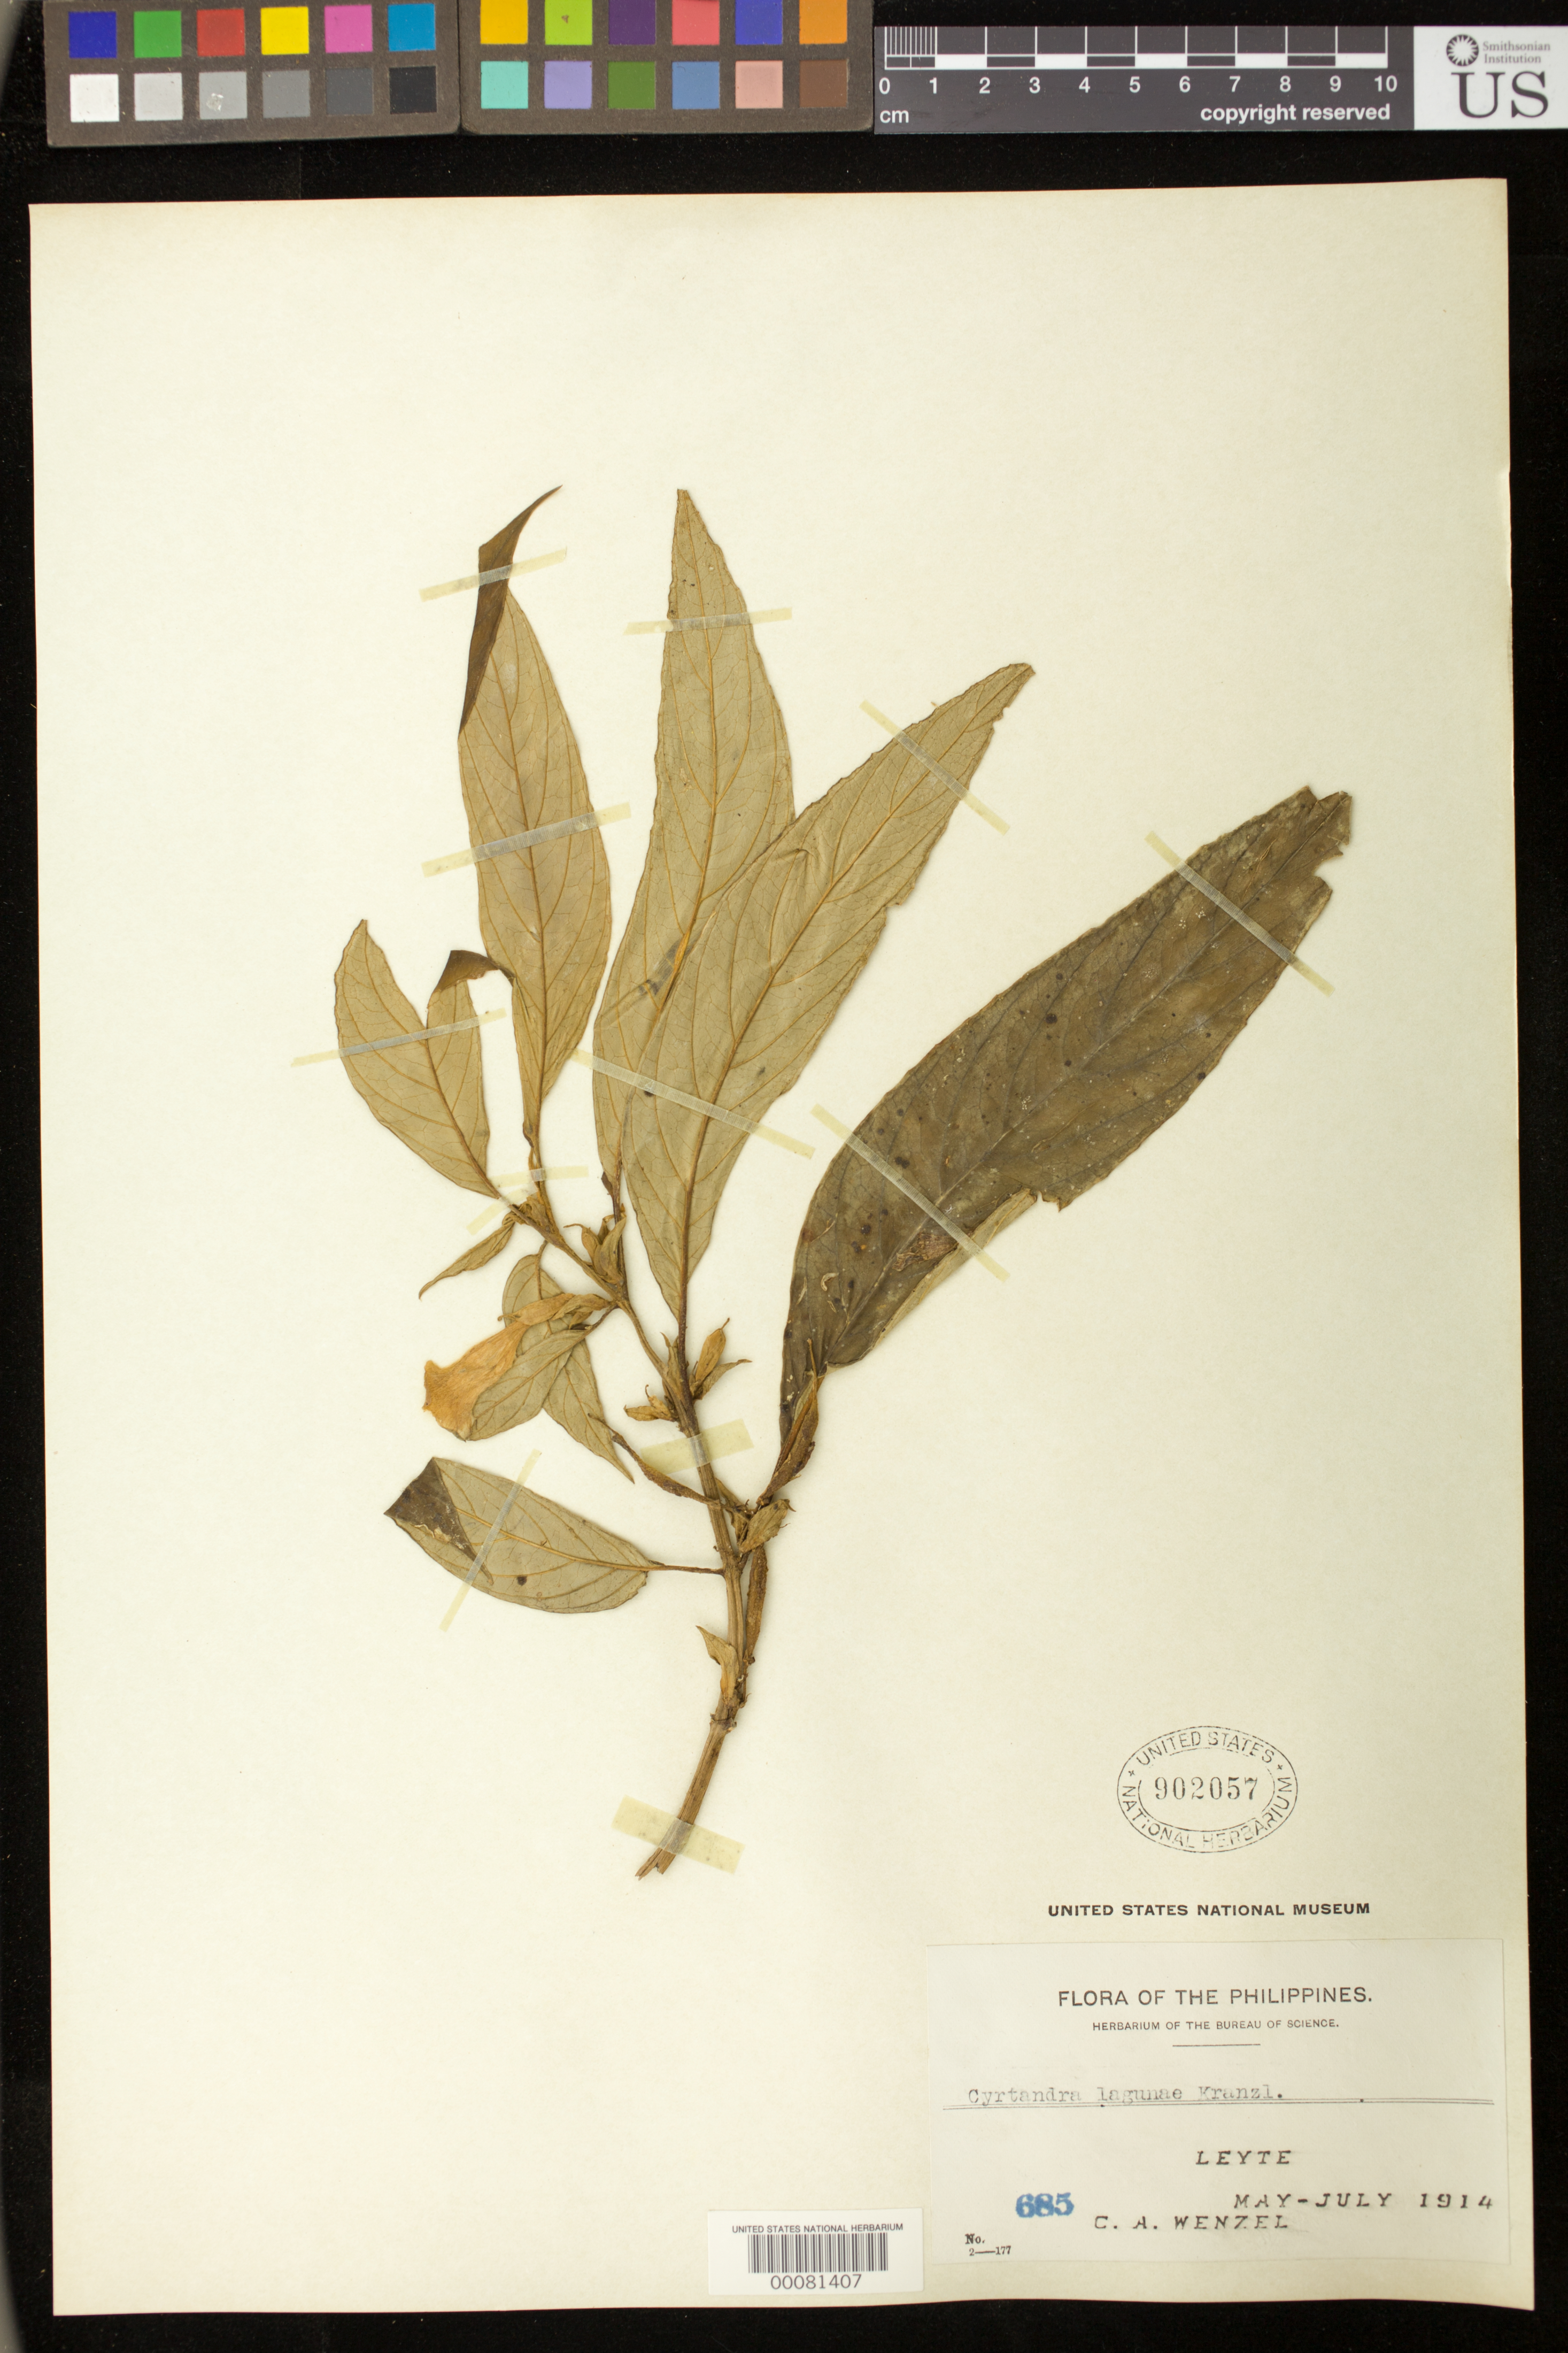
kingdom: Plantae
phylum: Tracheophyta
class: Magnoliopsida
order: Lamiales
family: Gesneriaceae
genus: Cyrtandra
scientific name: Cyrtandra lagunae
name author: Kraenzl.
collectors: C. Wenzel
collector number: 685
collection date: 1914-05/1914-07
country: Philippines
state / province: Eastern Visayas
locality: Leyte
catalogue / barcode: US 902057